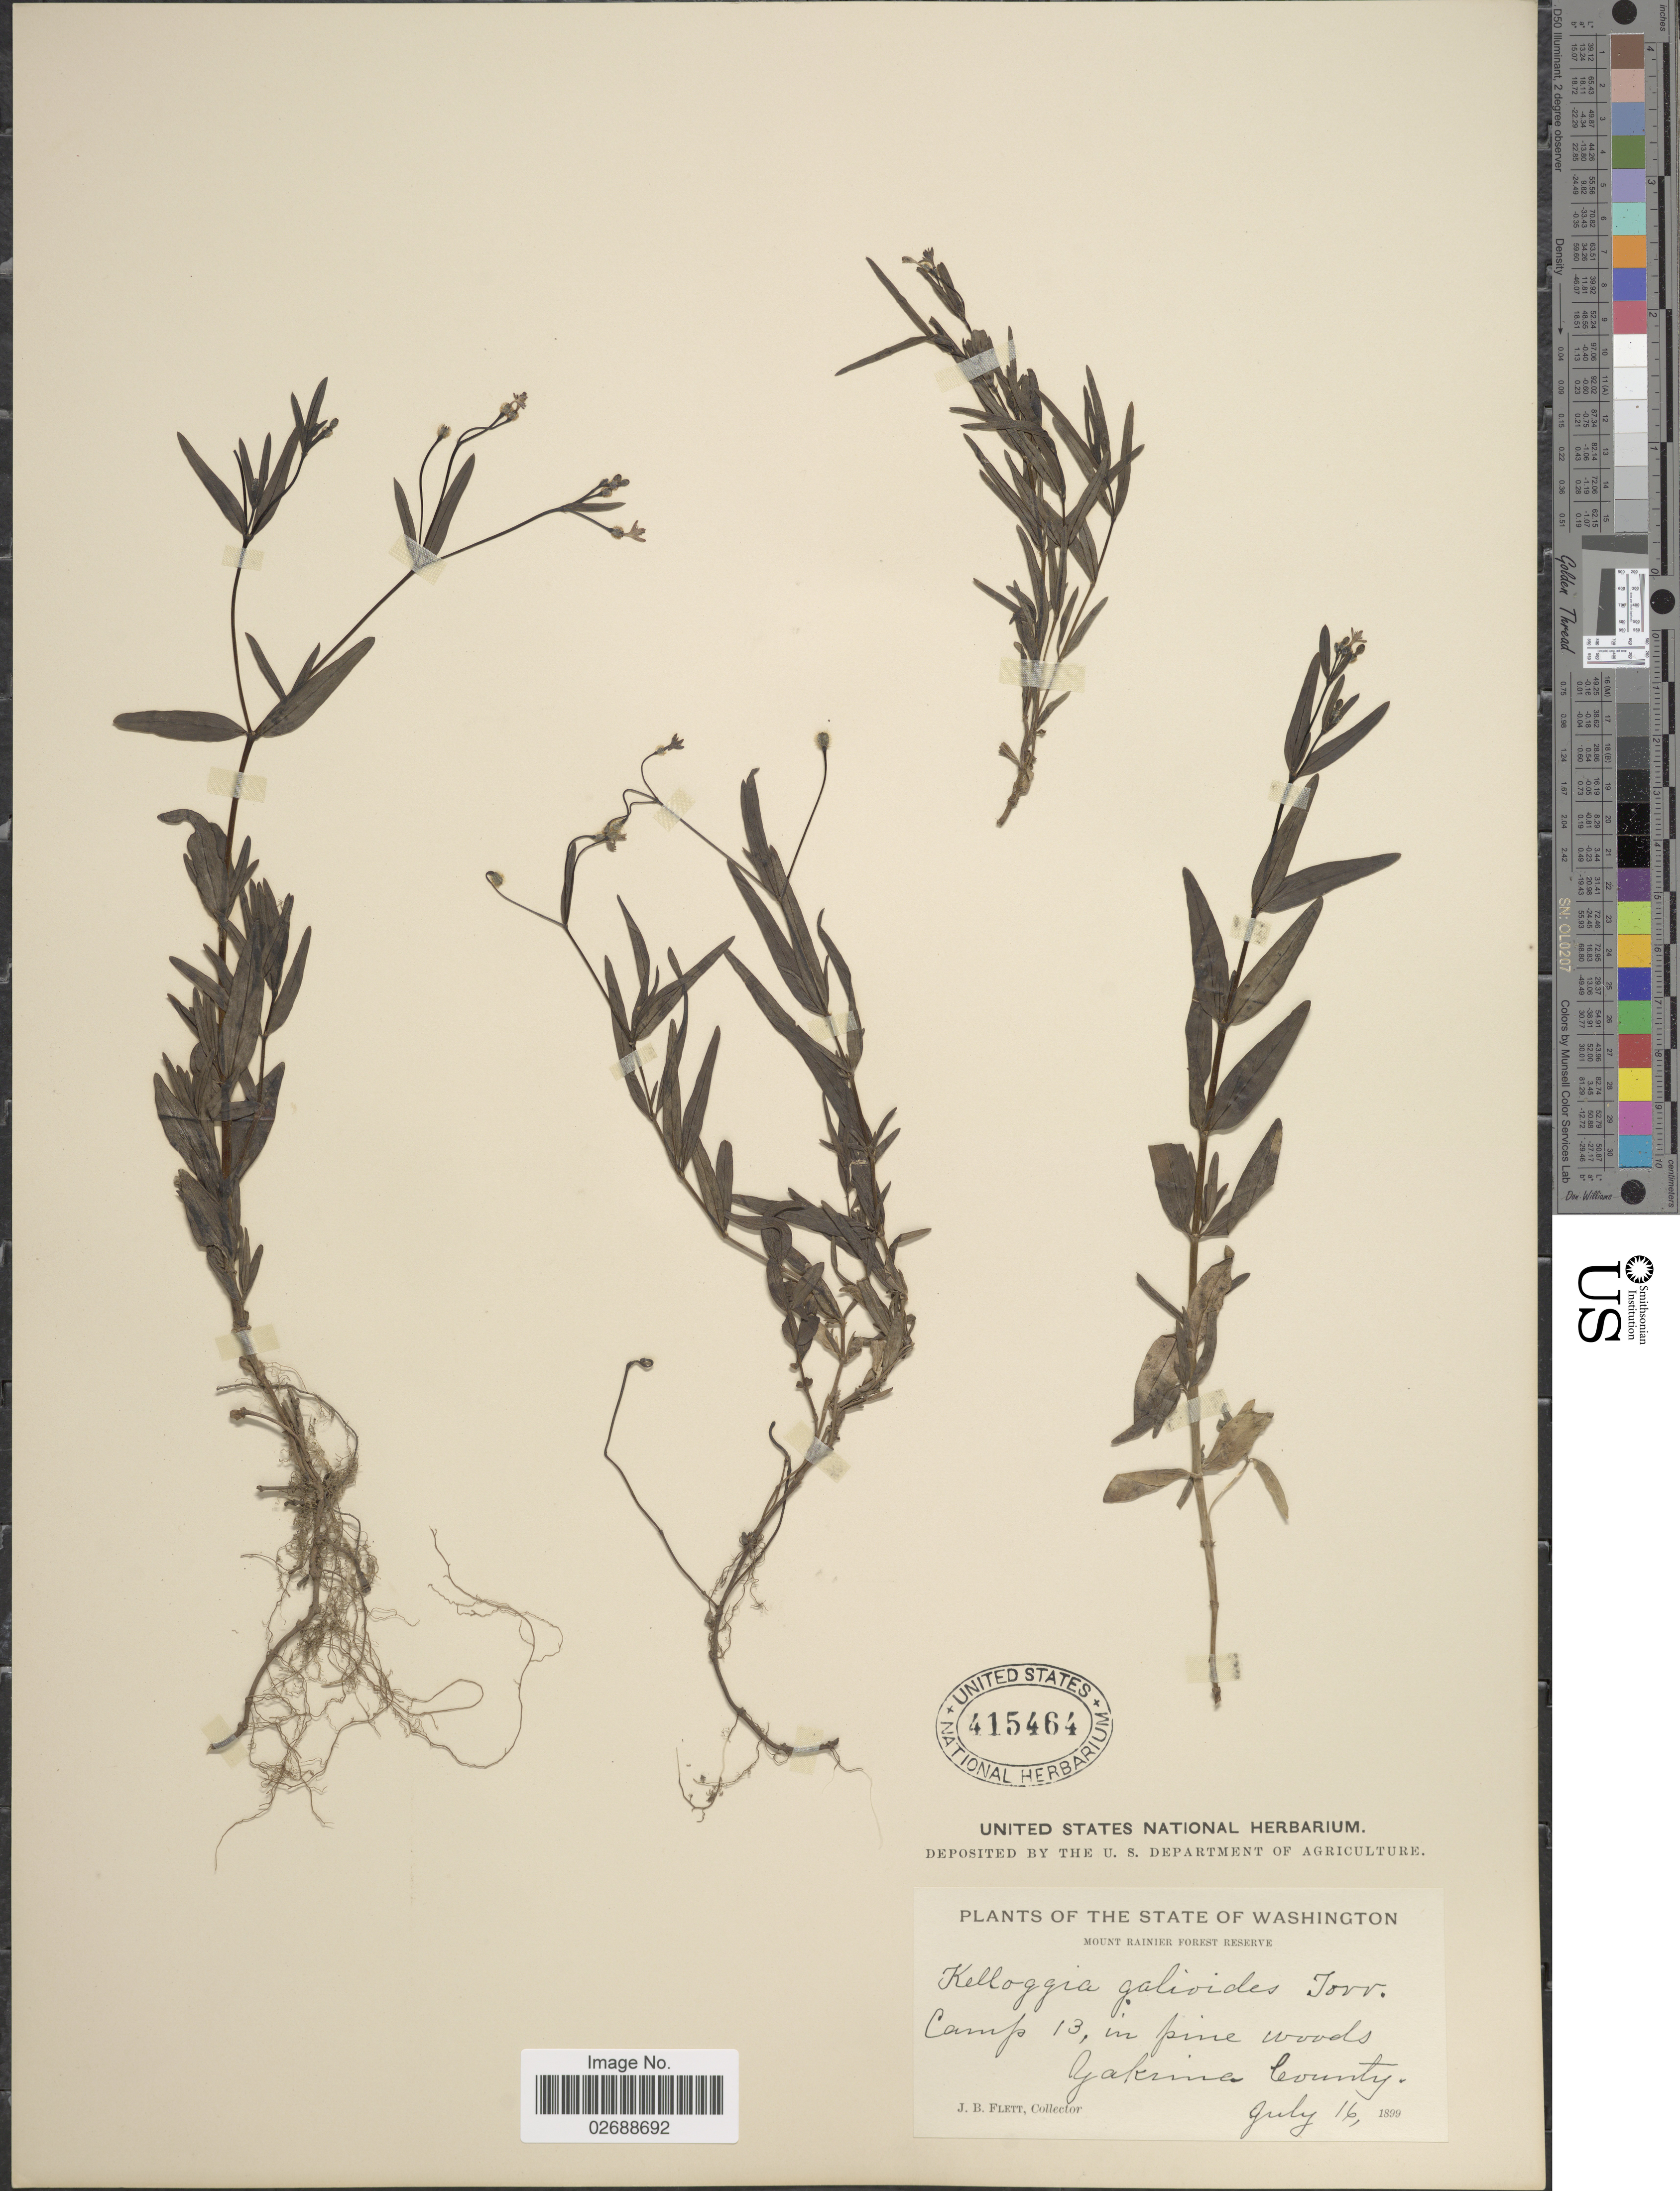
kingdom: Plantae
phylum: Tracheophyta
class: Magnoliopsida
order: Gentianales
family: Rubiaceae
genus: Kelloggia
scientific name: Kelloggia galioides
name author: Torr.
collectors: J. Flett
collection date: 1899-07-16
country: United States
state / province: Washington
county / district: Yakima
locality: Mount Rainier Forest Reserve. Camp 13, Yakima County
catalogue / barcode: US 415464